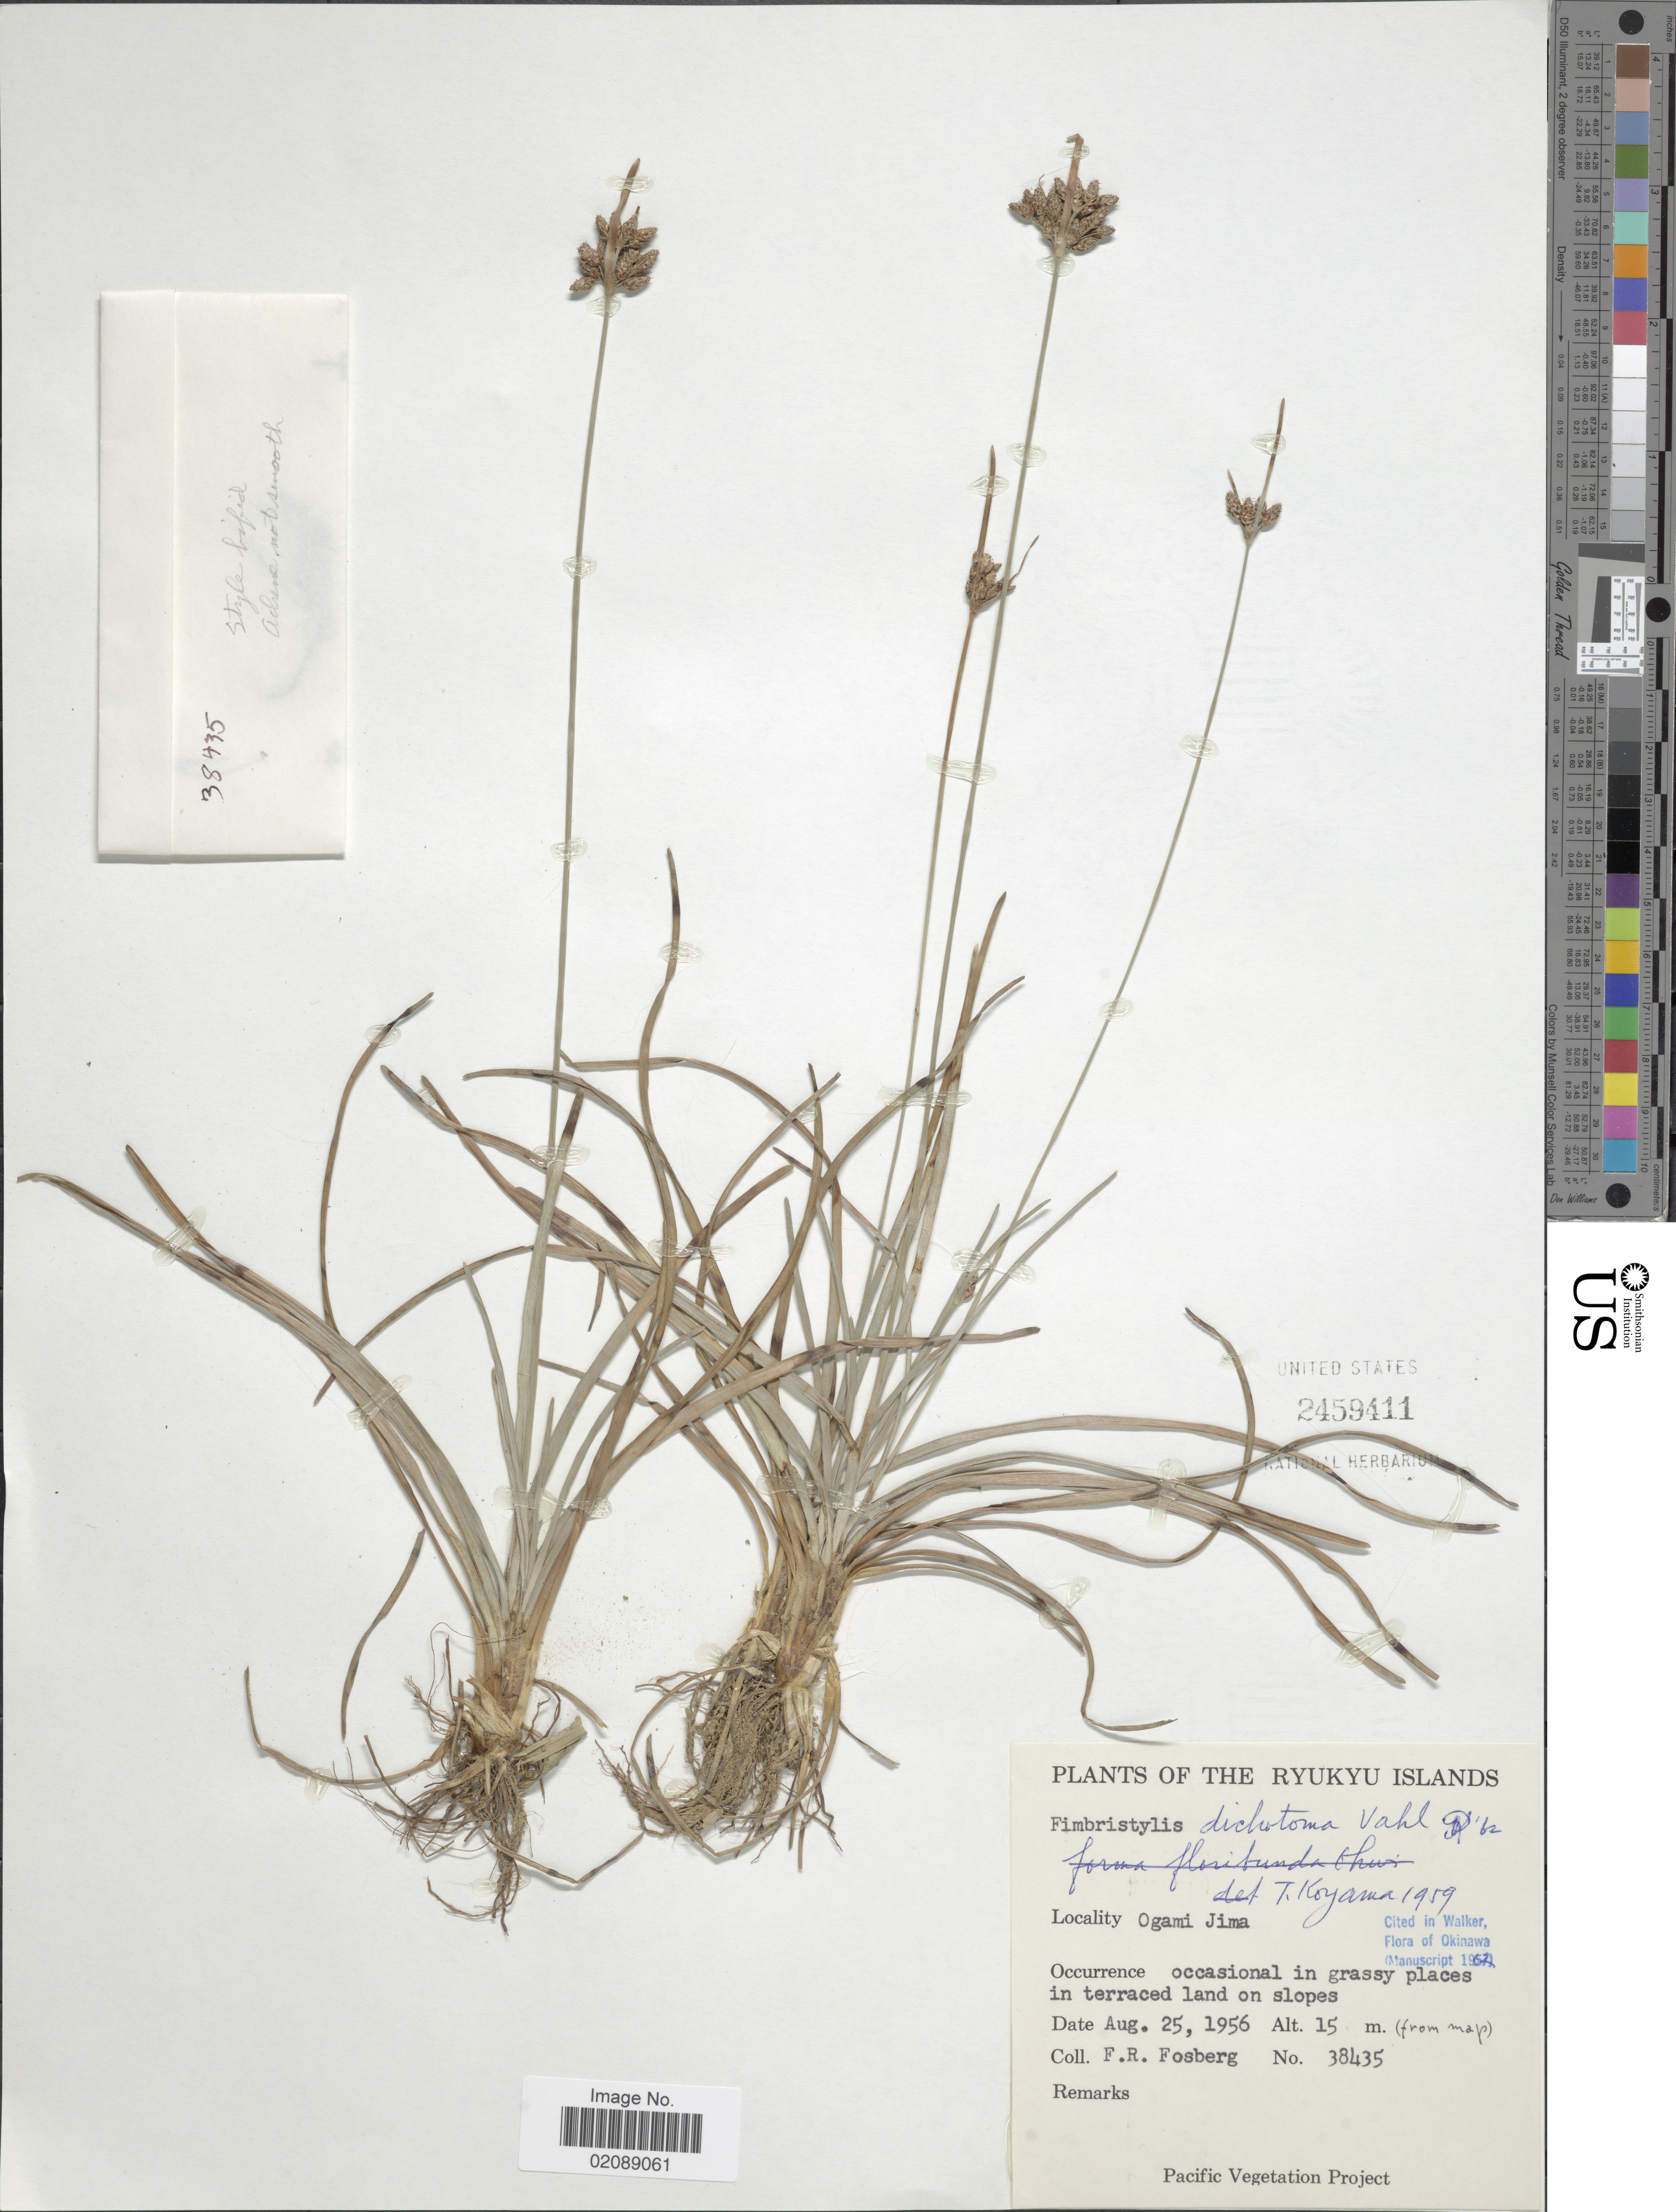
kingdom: Plantae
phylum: Tracheophyta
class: Liliopsida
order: Poales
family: Cyperaceae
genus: Fimbristylis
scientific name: Fimbristylis dichotoma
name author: (L.) Vahl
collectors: F. R. Fosberg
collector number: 38435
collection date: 1956-08-25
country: Japan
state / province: Okinawa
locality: The Ryukyu Islands, Ogami Jima, occasional in grassy places in terraced land on slopes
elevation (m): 15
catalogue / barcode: US 2459411